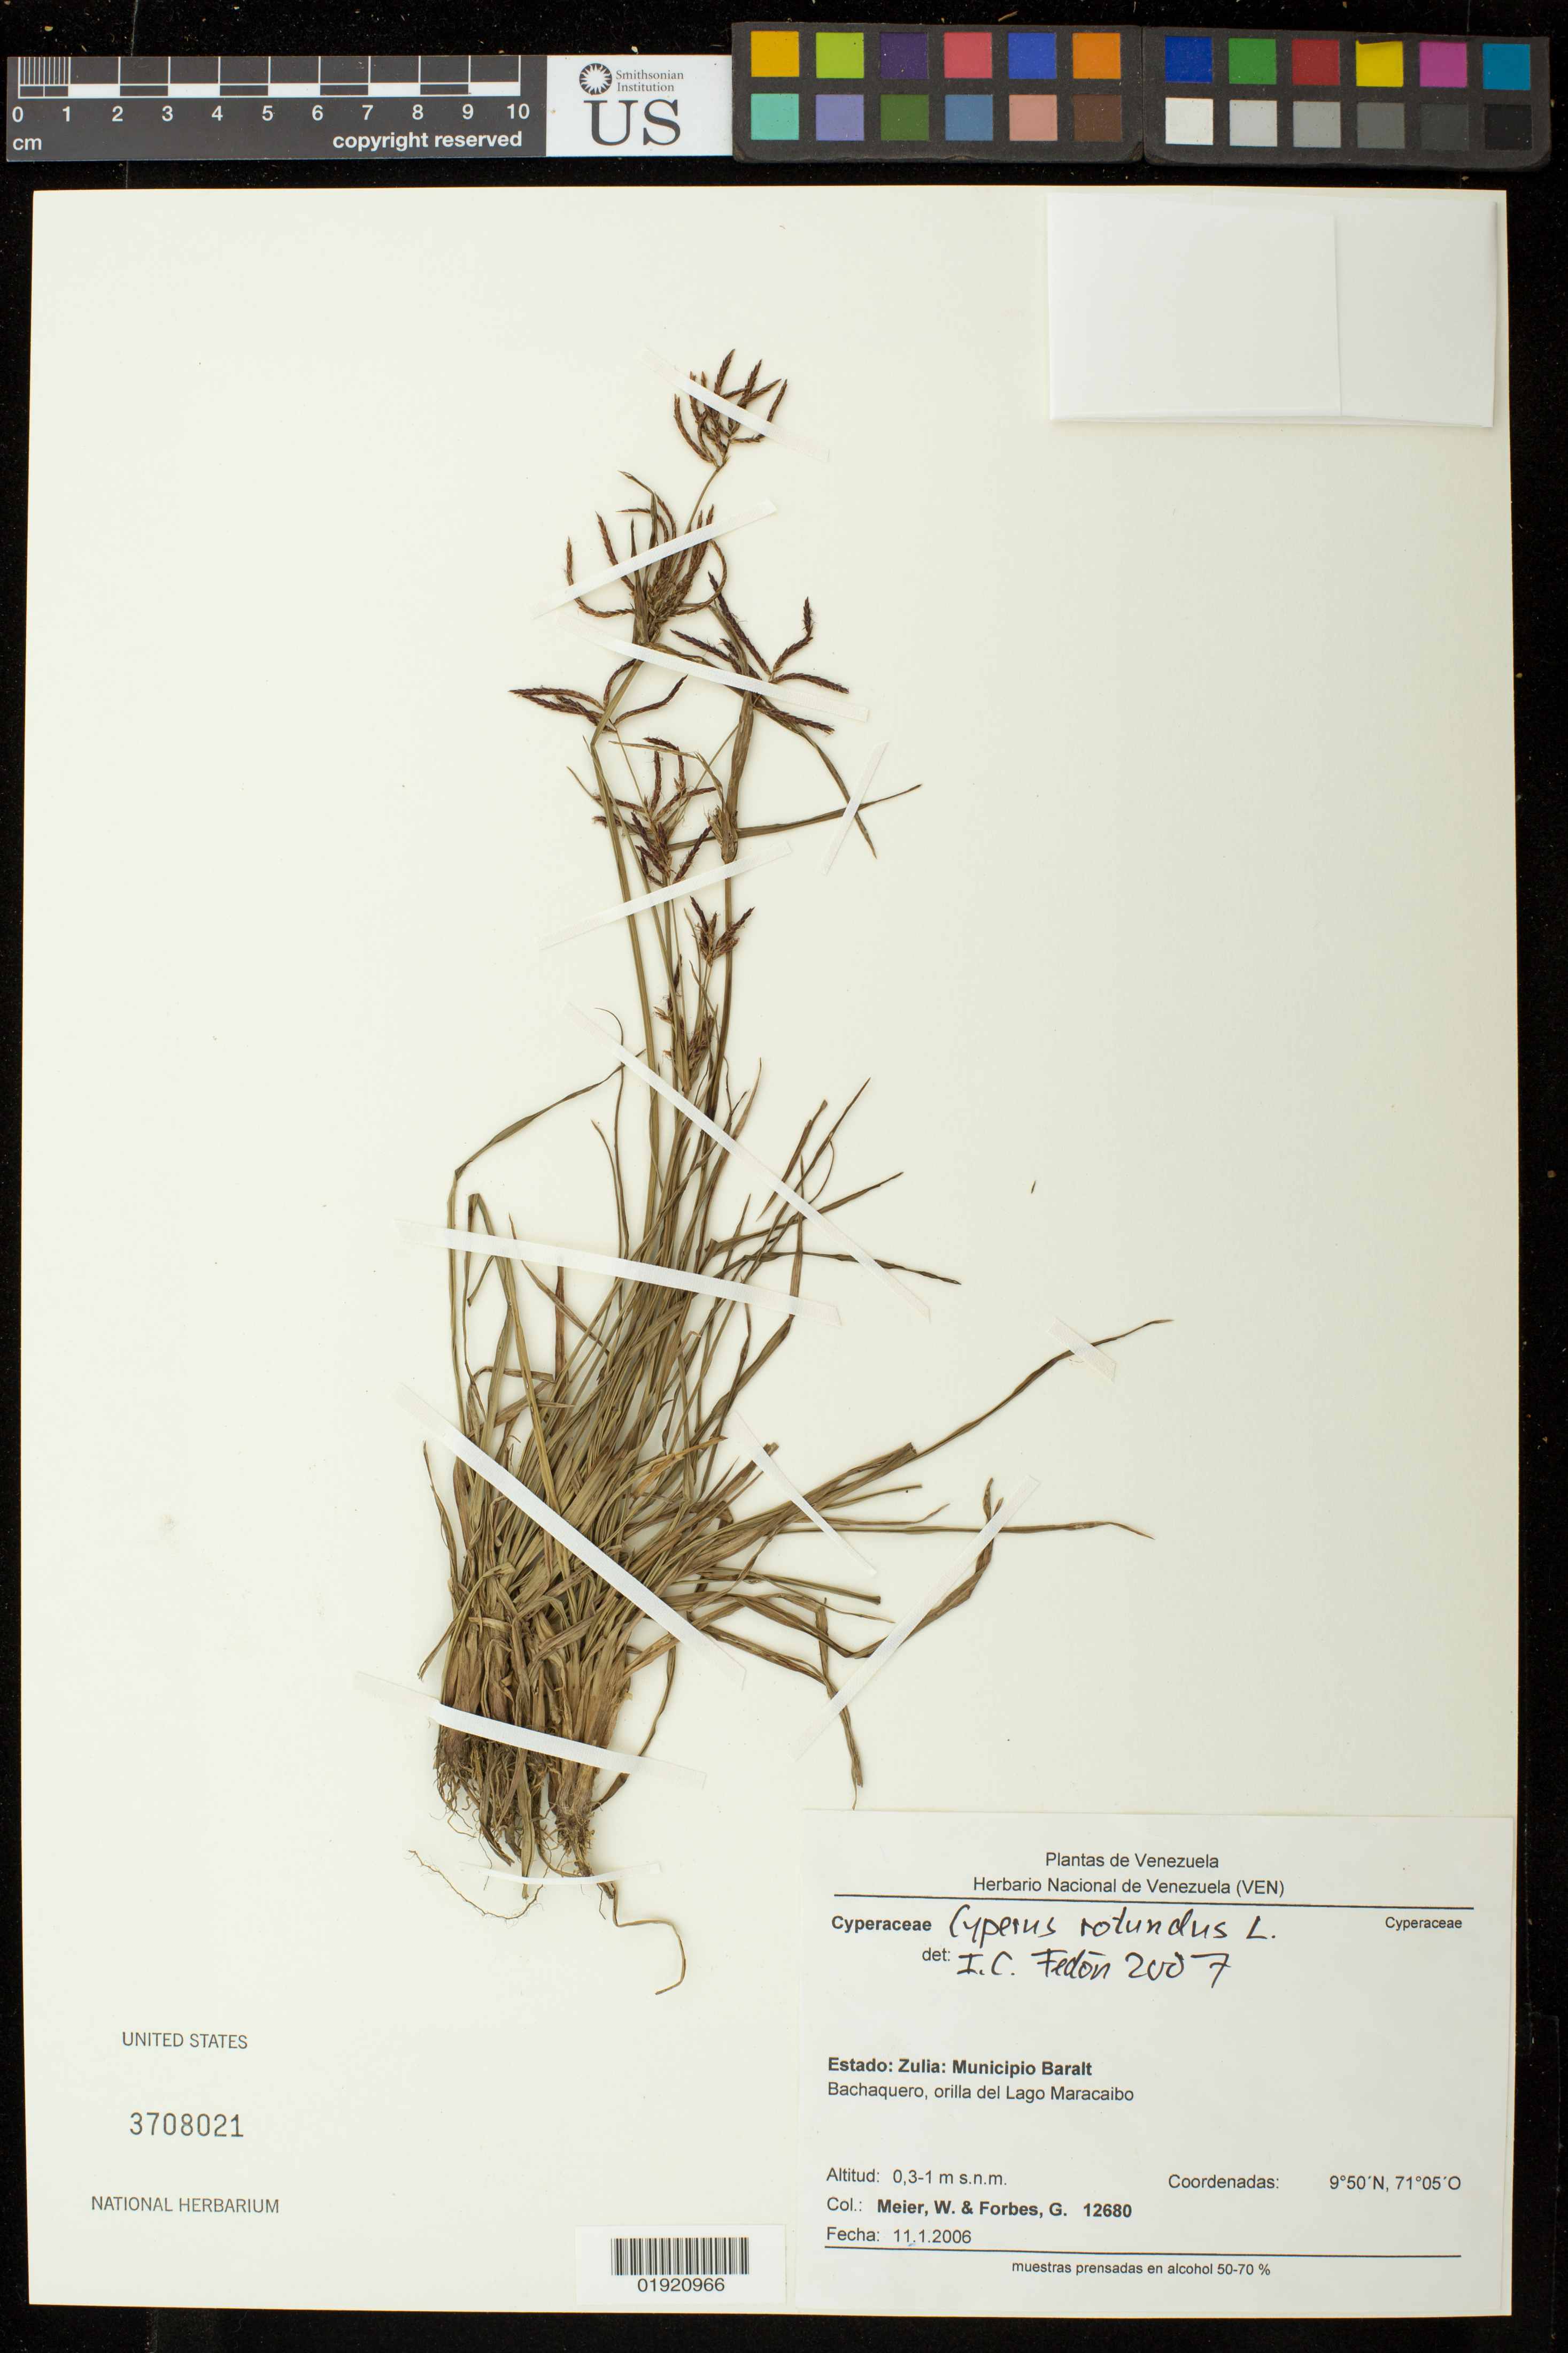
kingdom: Plantae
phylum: Tracheophyta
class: Liliopsida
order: Poales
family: Cyperaceae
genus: Cyperus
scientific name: Cyperus rotundus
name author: L.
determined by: Fedon, I. C.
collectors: W. Meier & G. Forbes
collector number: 12680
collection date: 2006-01-11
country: Venezuela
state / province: Zulia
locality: Estado: Zulia: Municipio Baralt. Bachaquero, orilla del Lago Maracaibo.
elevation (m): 0.3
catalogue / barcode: US 3708021